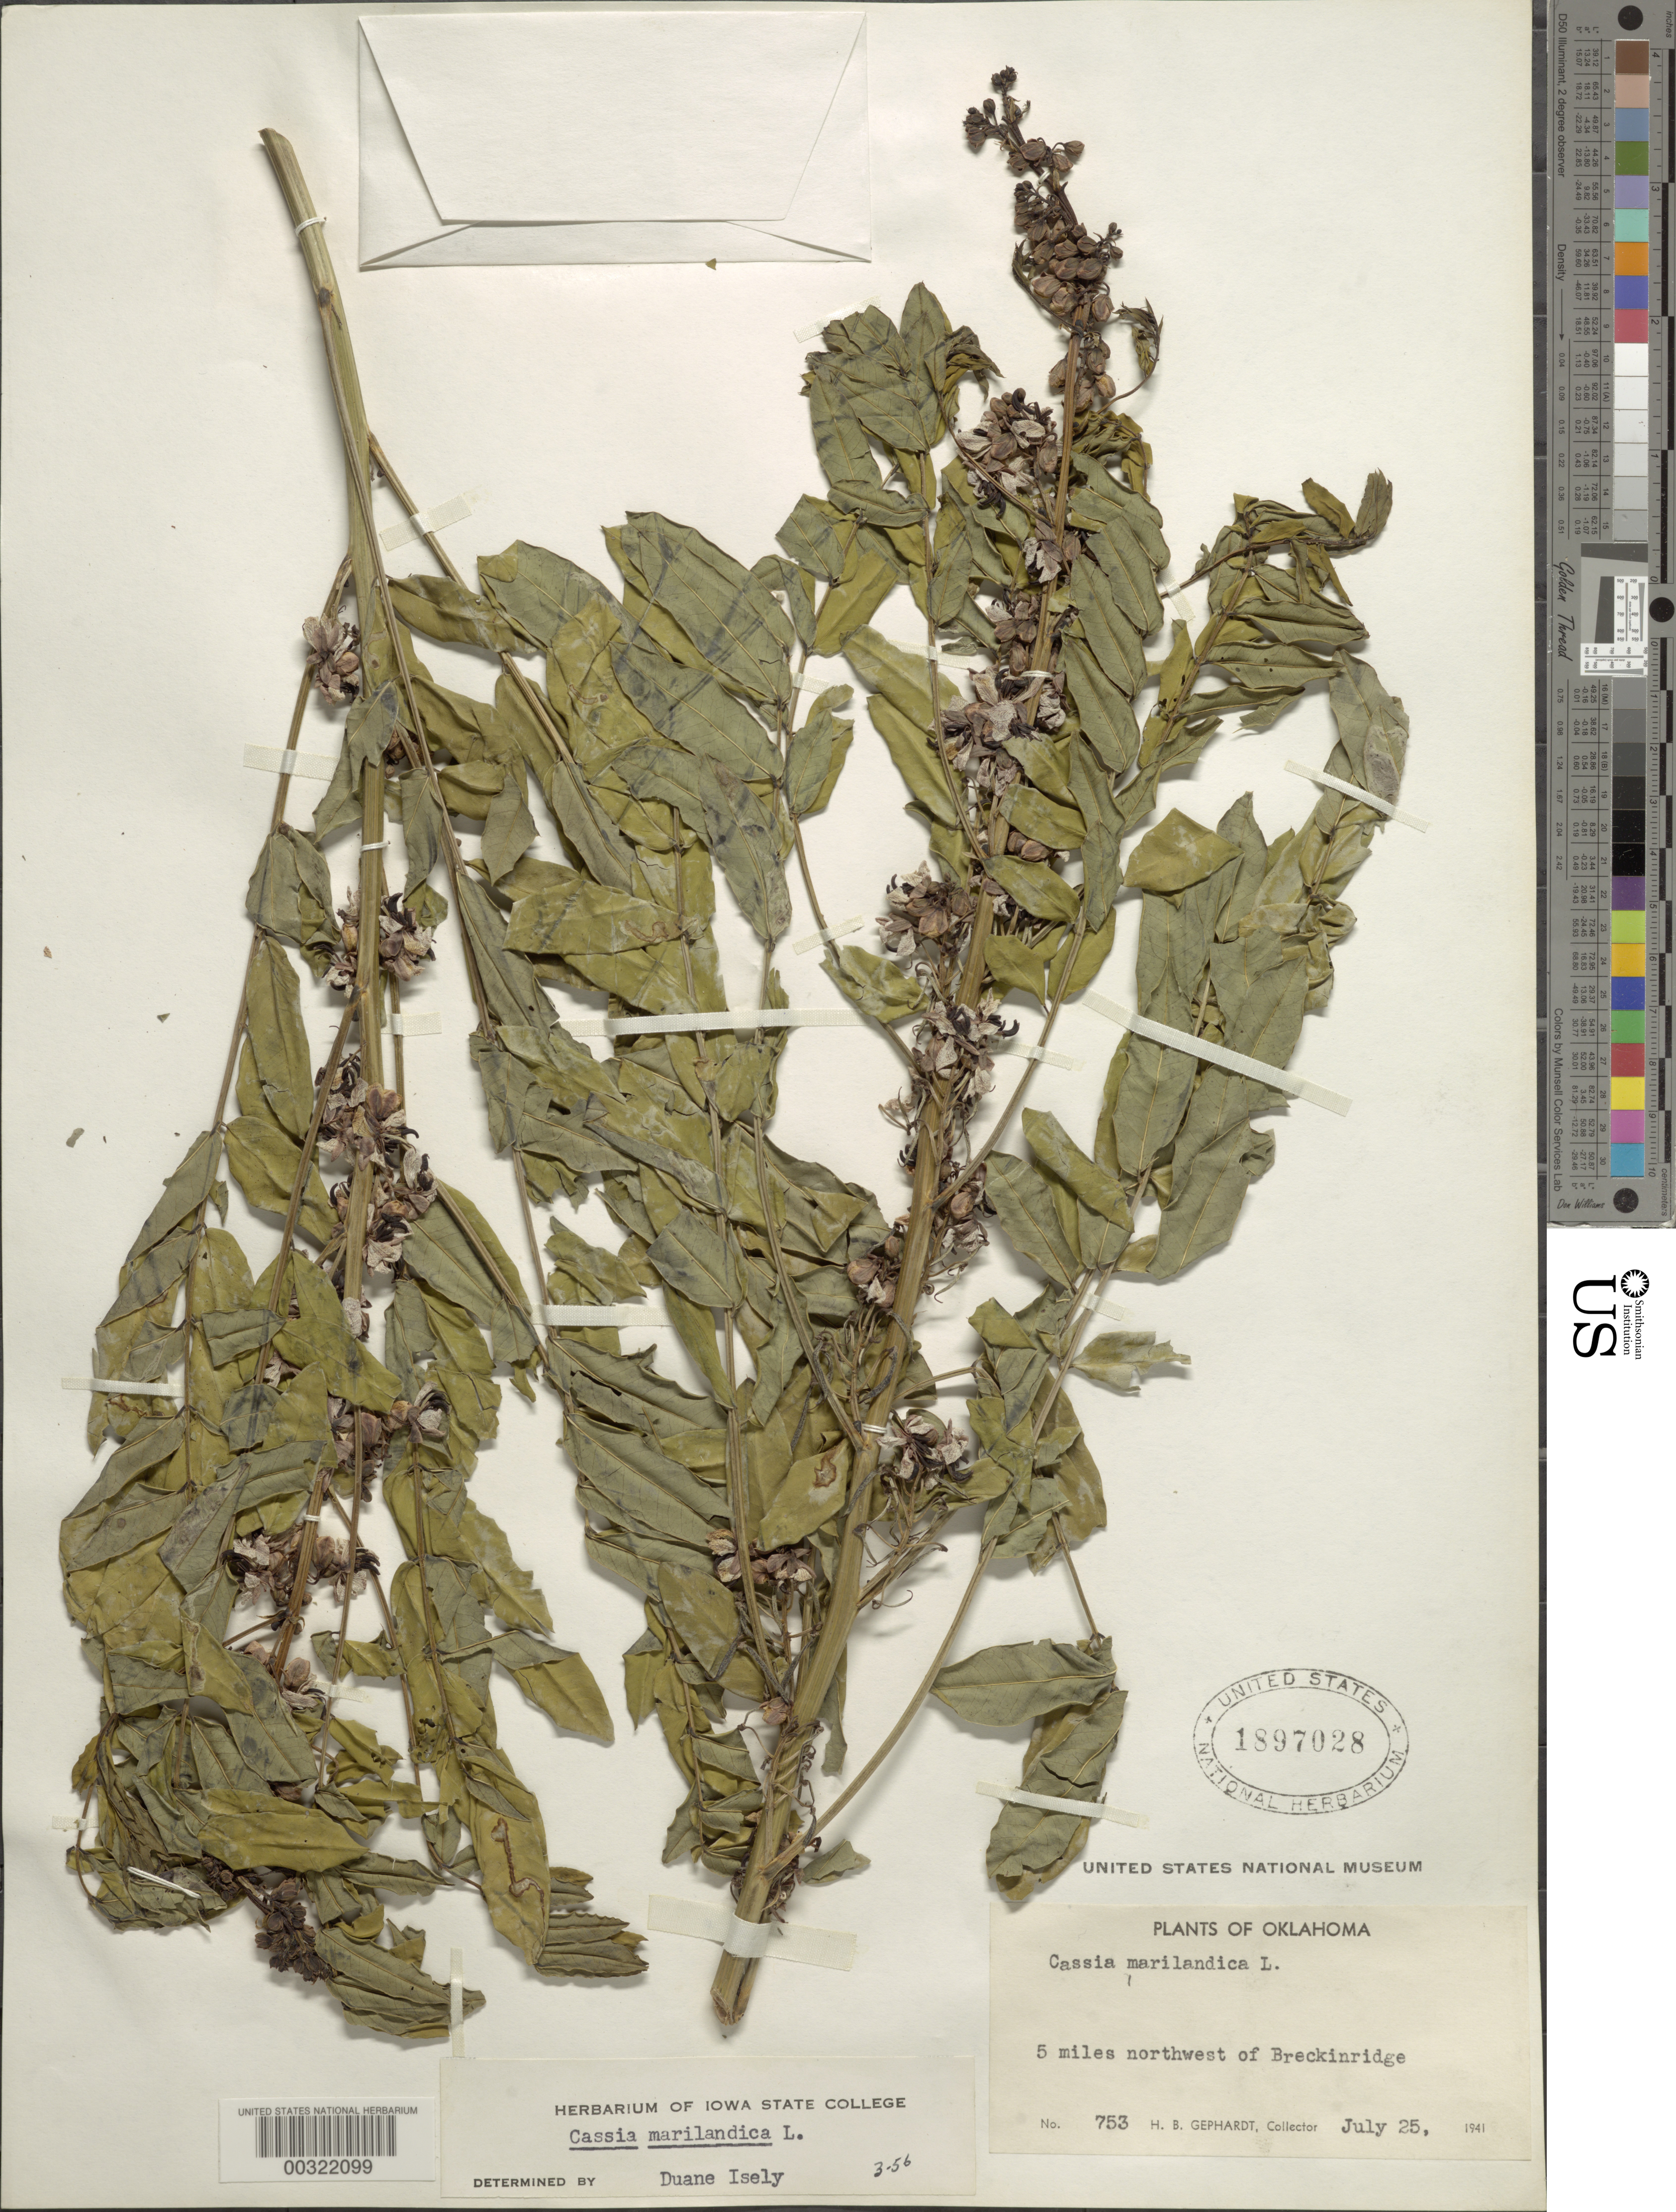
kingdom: Plantae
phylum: Tracheophyta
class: Magnoliopsida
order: Fabales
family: Fabaceae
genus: Senna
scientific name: Senna marilandica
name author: (L.) Link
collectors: H. Gephardt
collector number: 753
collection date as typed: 25 Jul 1941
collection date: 1941-07-25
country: United States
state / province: Oklahoma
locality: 5mi nw of breckinridge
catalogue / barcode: US 1897028